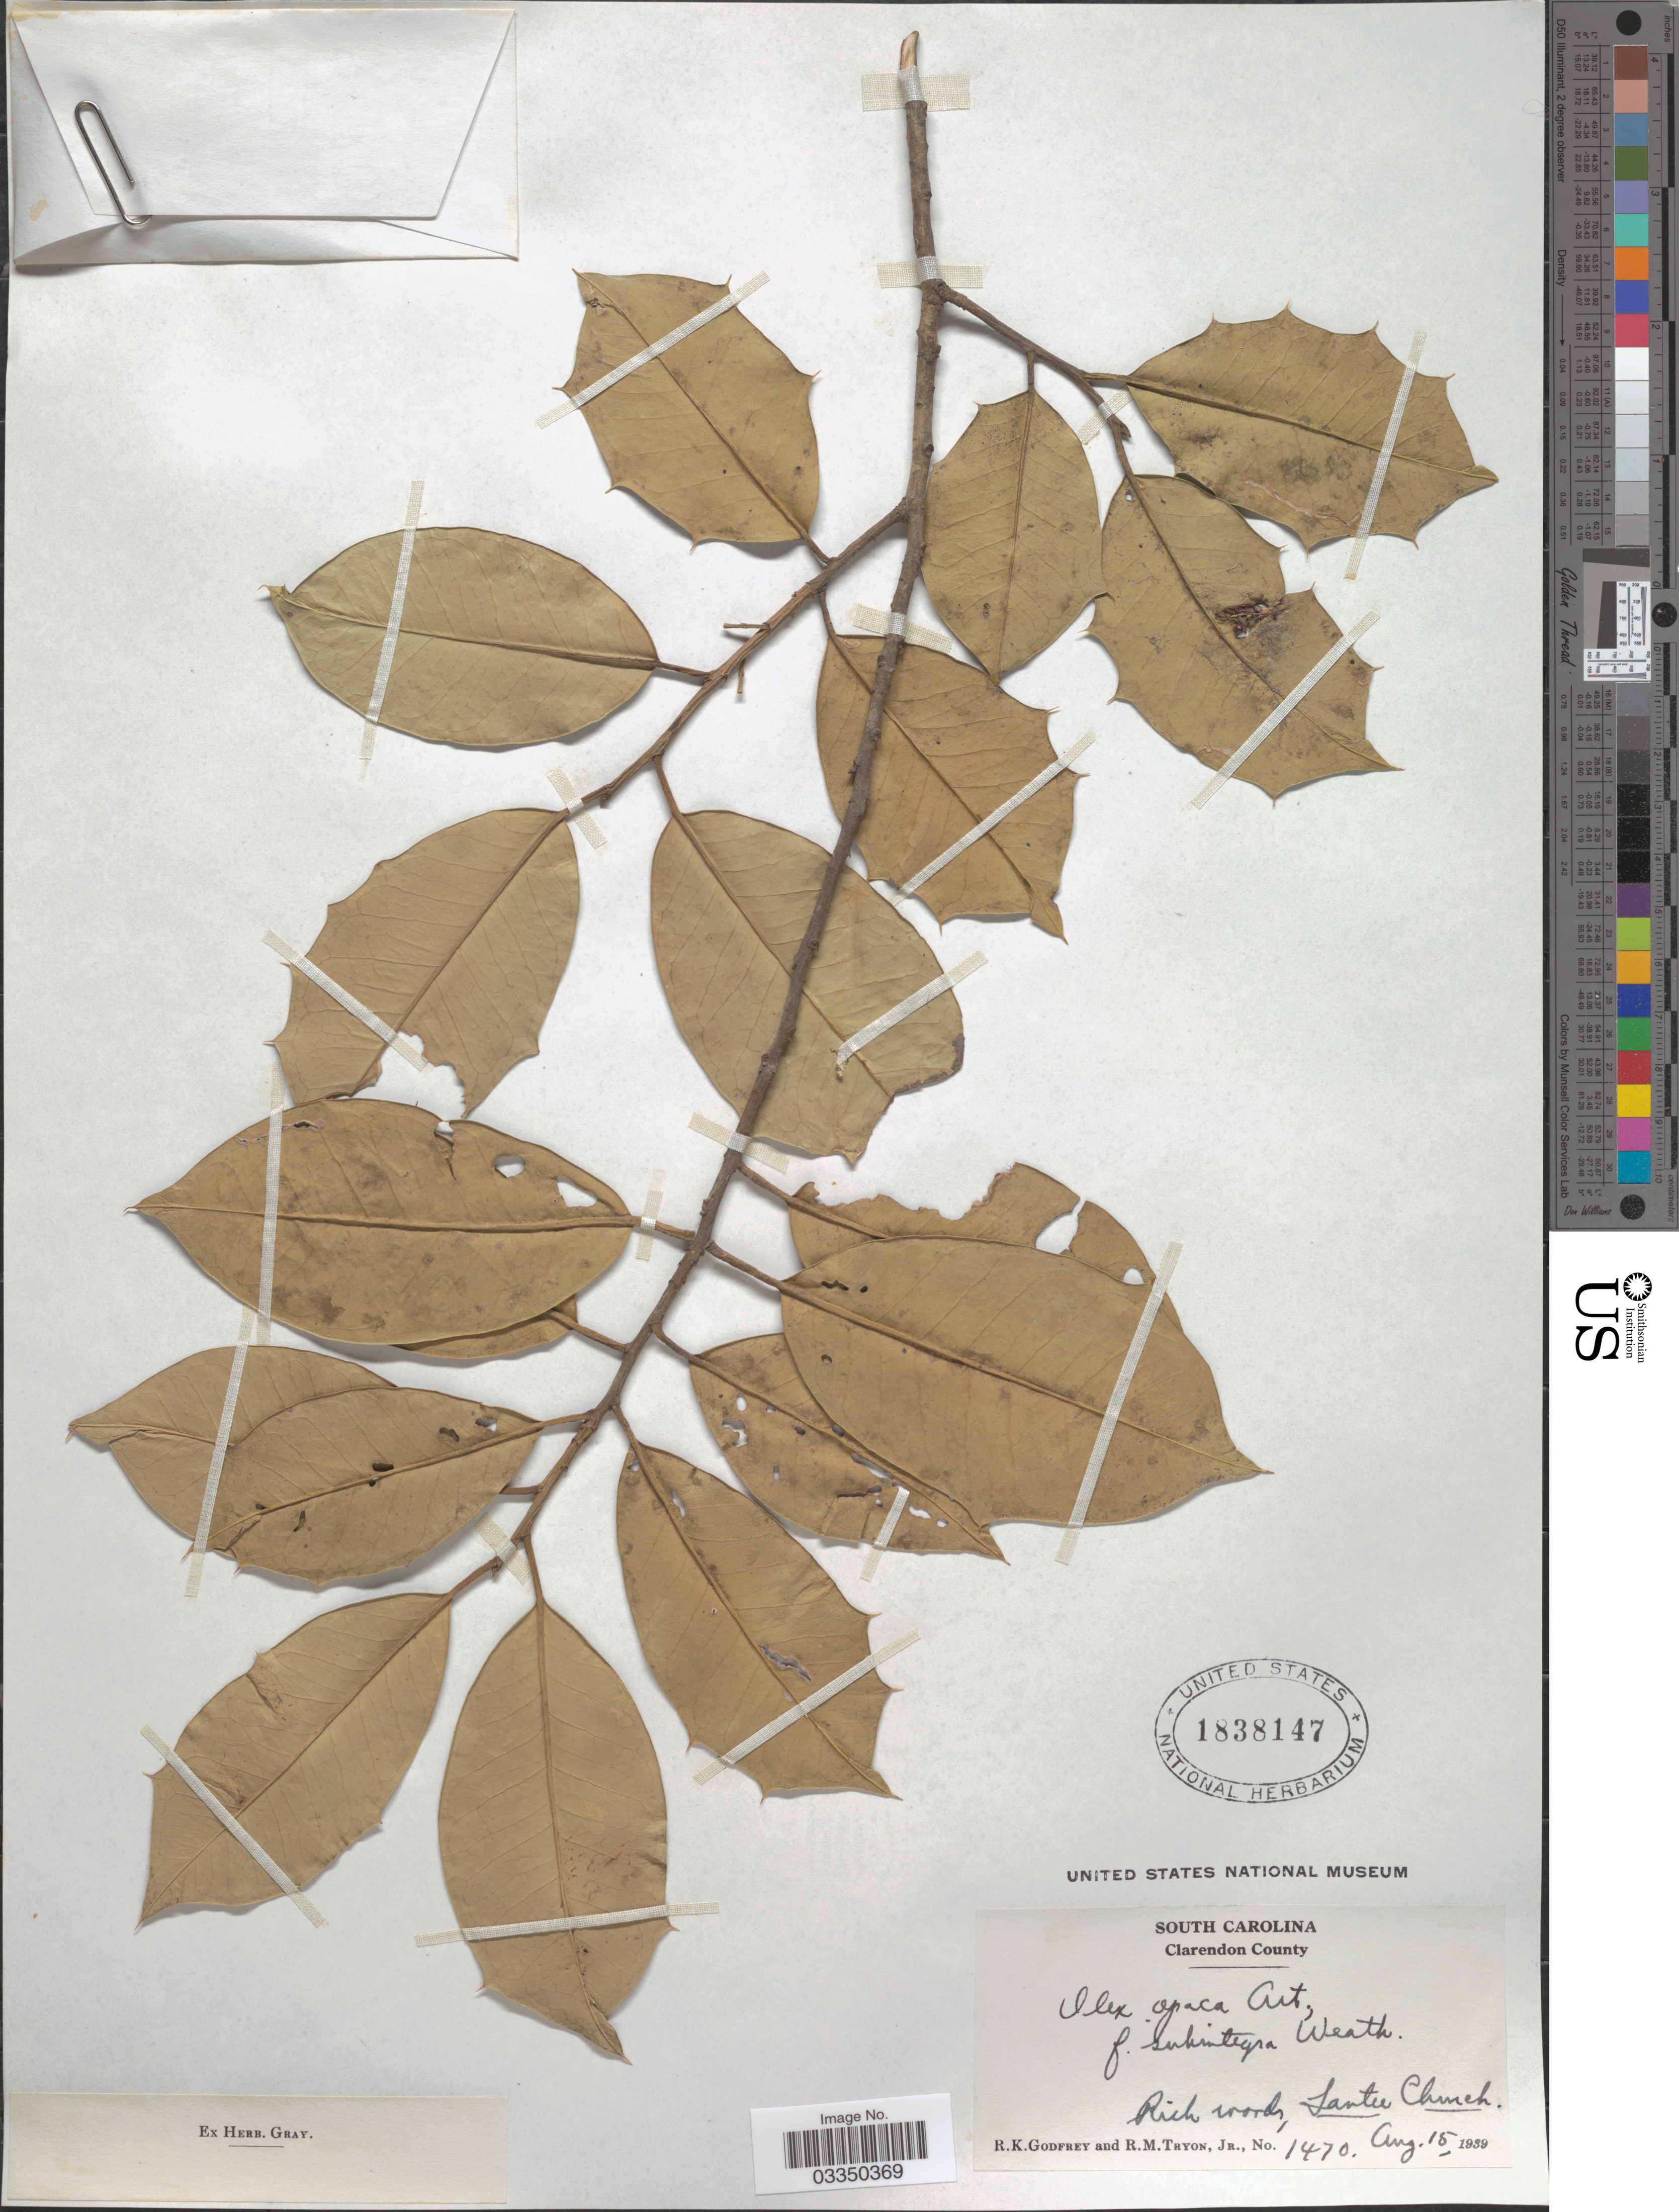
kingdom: Plantae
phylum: Tracheophyta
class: Magnoliopsida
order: Aquifoliales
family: Aquifoliaceae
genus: Ilex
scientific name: Ilex opaca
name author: Aiton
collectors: R. K. Godfrey & R. Tryon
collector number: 1470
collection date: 1939-08-15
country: United States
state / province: South Carolina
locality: Clarendon County, Santee Church.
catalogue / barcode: US 1838147